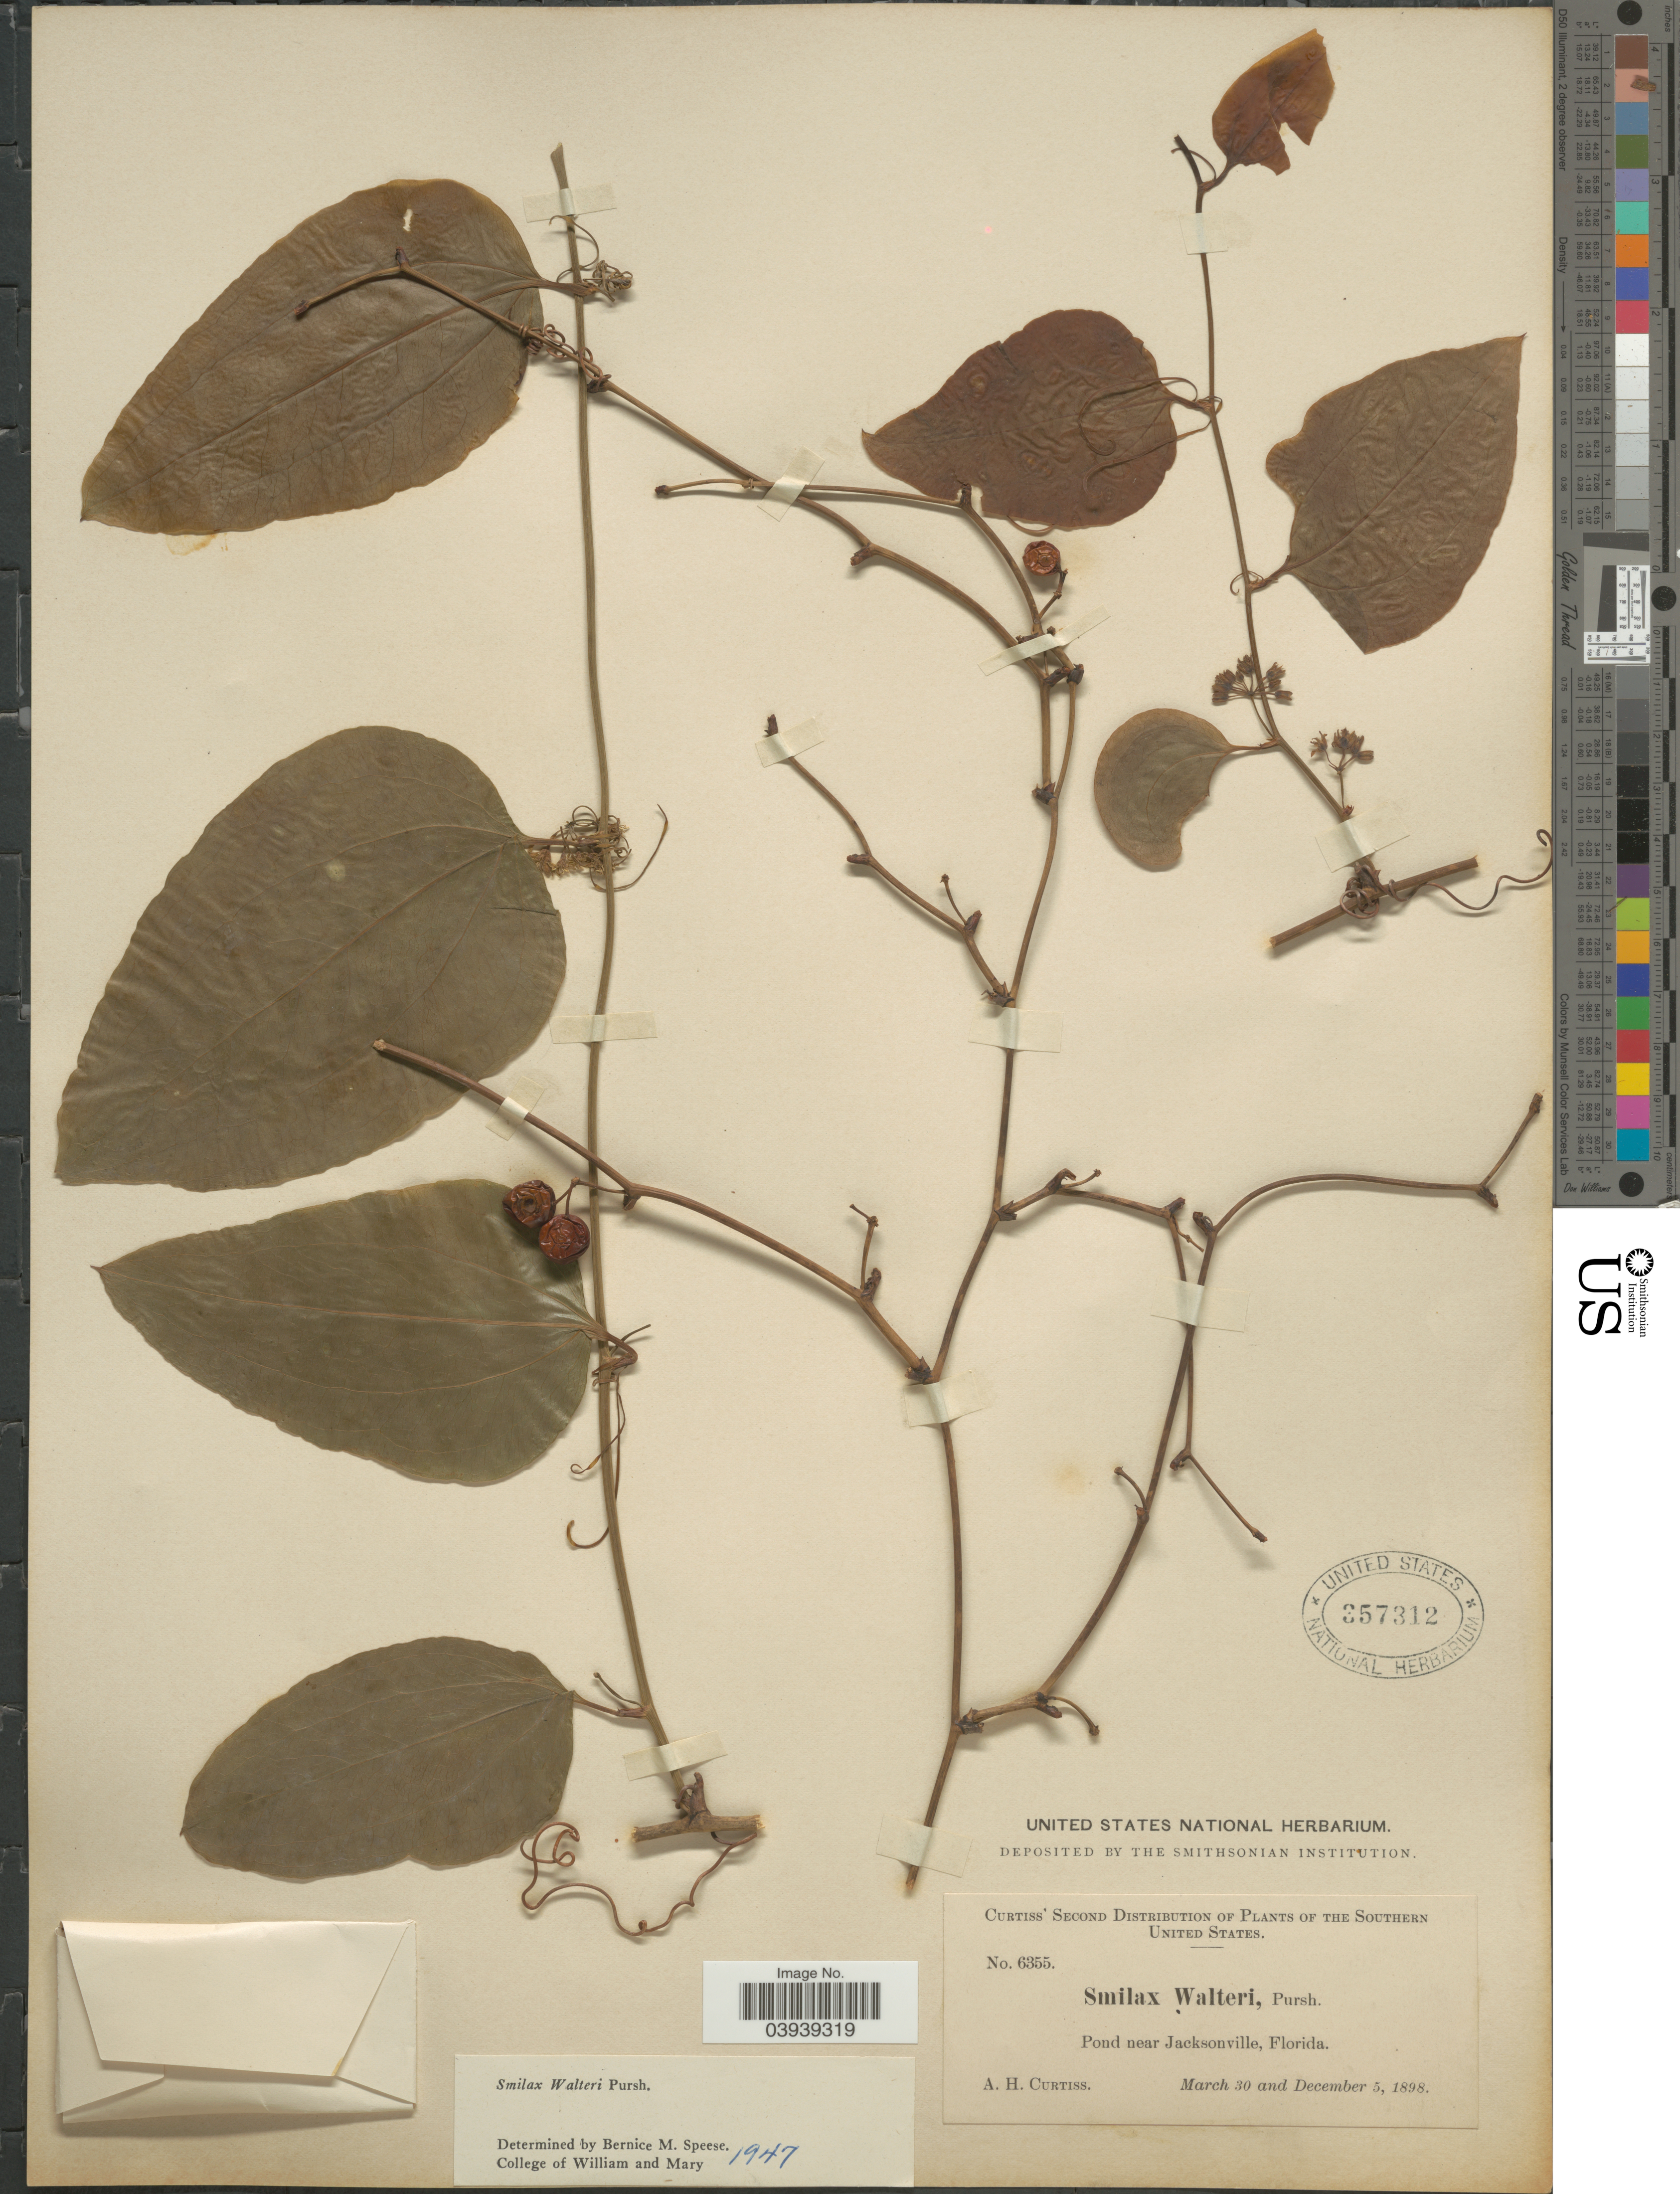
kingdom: Plantae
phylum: Tracheophyta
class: Liliopsida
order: Liliales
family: Smilacaceae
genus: Smilax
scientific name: Smilax walteri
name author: Pursh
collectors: A. H. Curtiss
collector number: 6355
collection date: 1898-03-30/1898-12-05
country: United States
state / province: Florida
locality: Southern United States. Pond near Jacksonville.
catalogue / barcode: US 357312